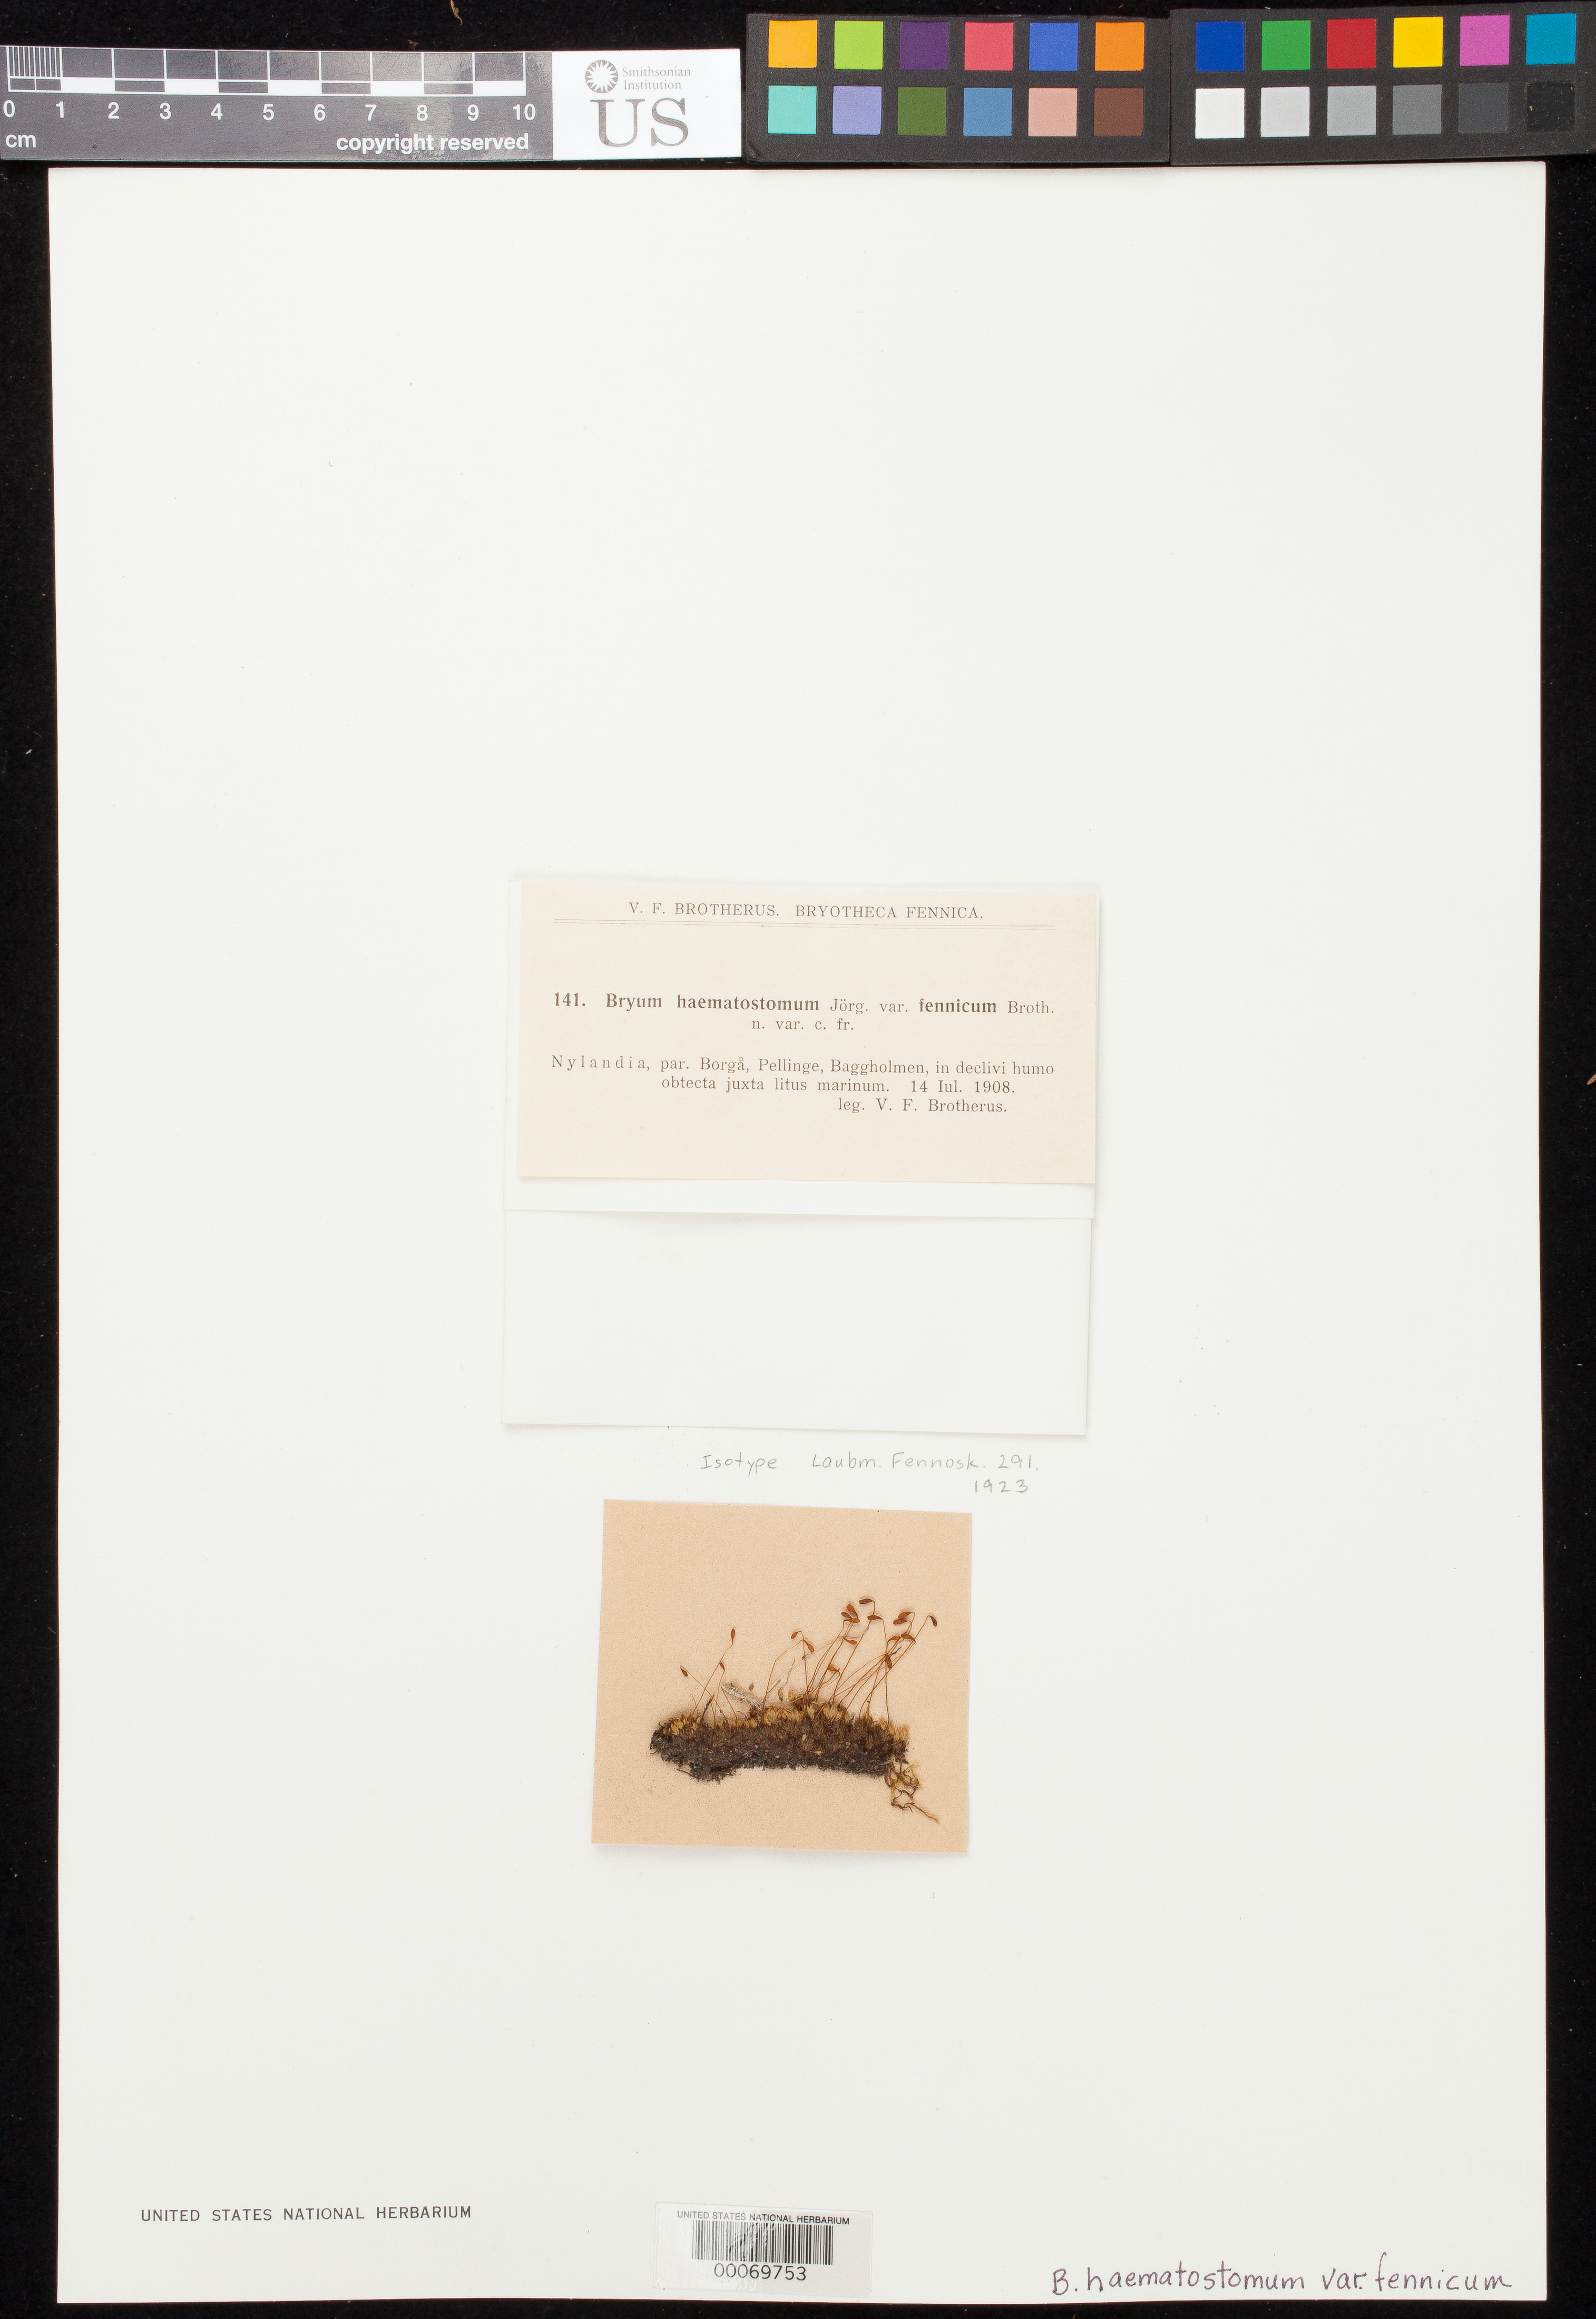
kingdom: Plantae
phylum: Bryophyta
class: Bryopsida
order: Bryales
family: Bryaceae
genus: Bryum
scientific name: Bryum haematostomum var. fennicum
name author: Broth.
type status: Isotype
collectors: V. F. Brotherus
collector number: Bryoth. Fenn. 141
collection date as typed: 14 Jul 1908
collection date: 1908-07-14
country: Finland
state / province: Uusimaa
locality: Borga, Pellinge, Baggholmen.